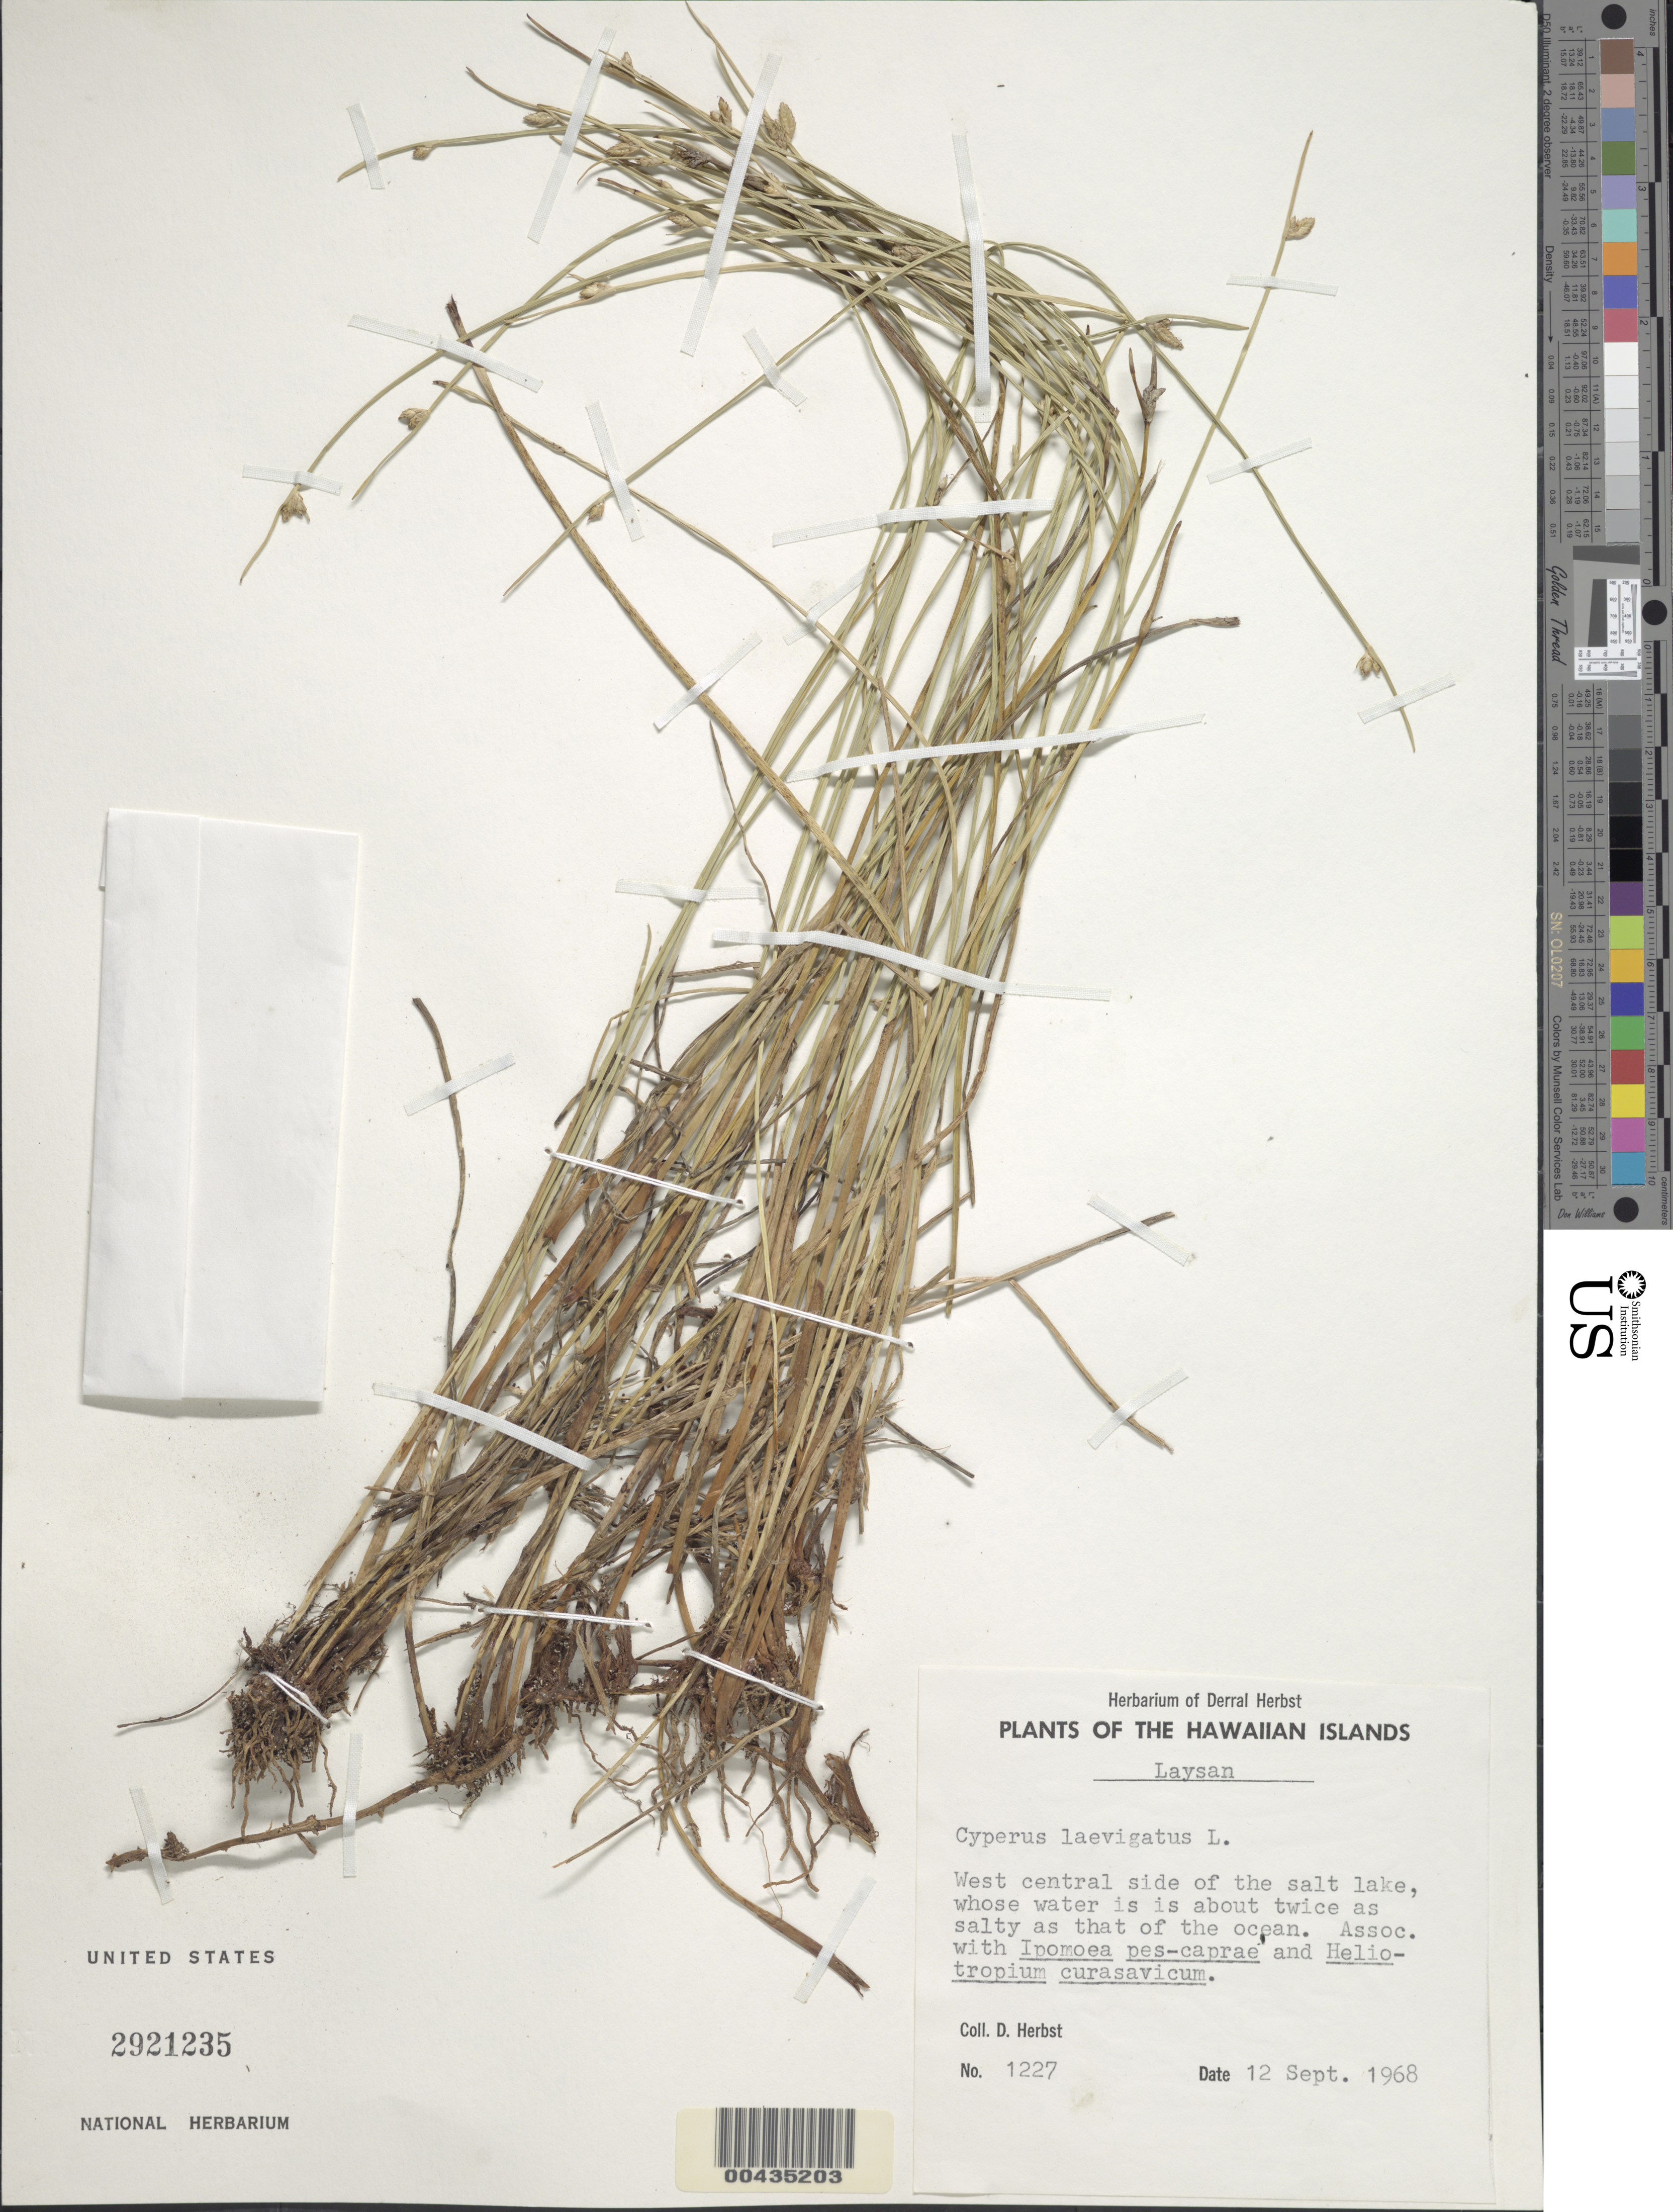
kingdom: Plantae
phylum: Tracheophyta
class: Liliopsida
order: Poales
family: Cyperaceae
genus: Cyperus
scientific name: Cyperus laevigatus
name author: L.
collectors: D. R. Herbst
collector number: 1227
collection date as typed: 12 Sep 1968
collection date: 1968-09-12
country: United States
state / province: Hawaii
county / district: Honolulu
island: Laysan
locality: West central side of the salt lake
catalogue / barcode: US 2921235